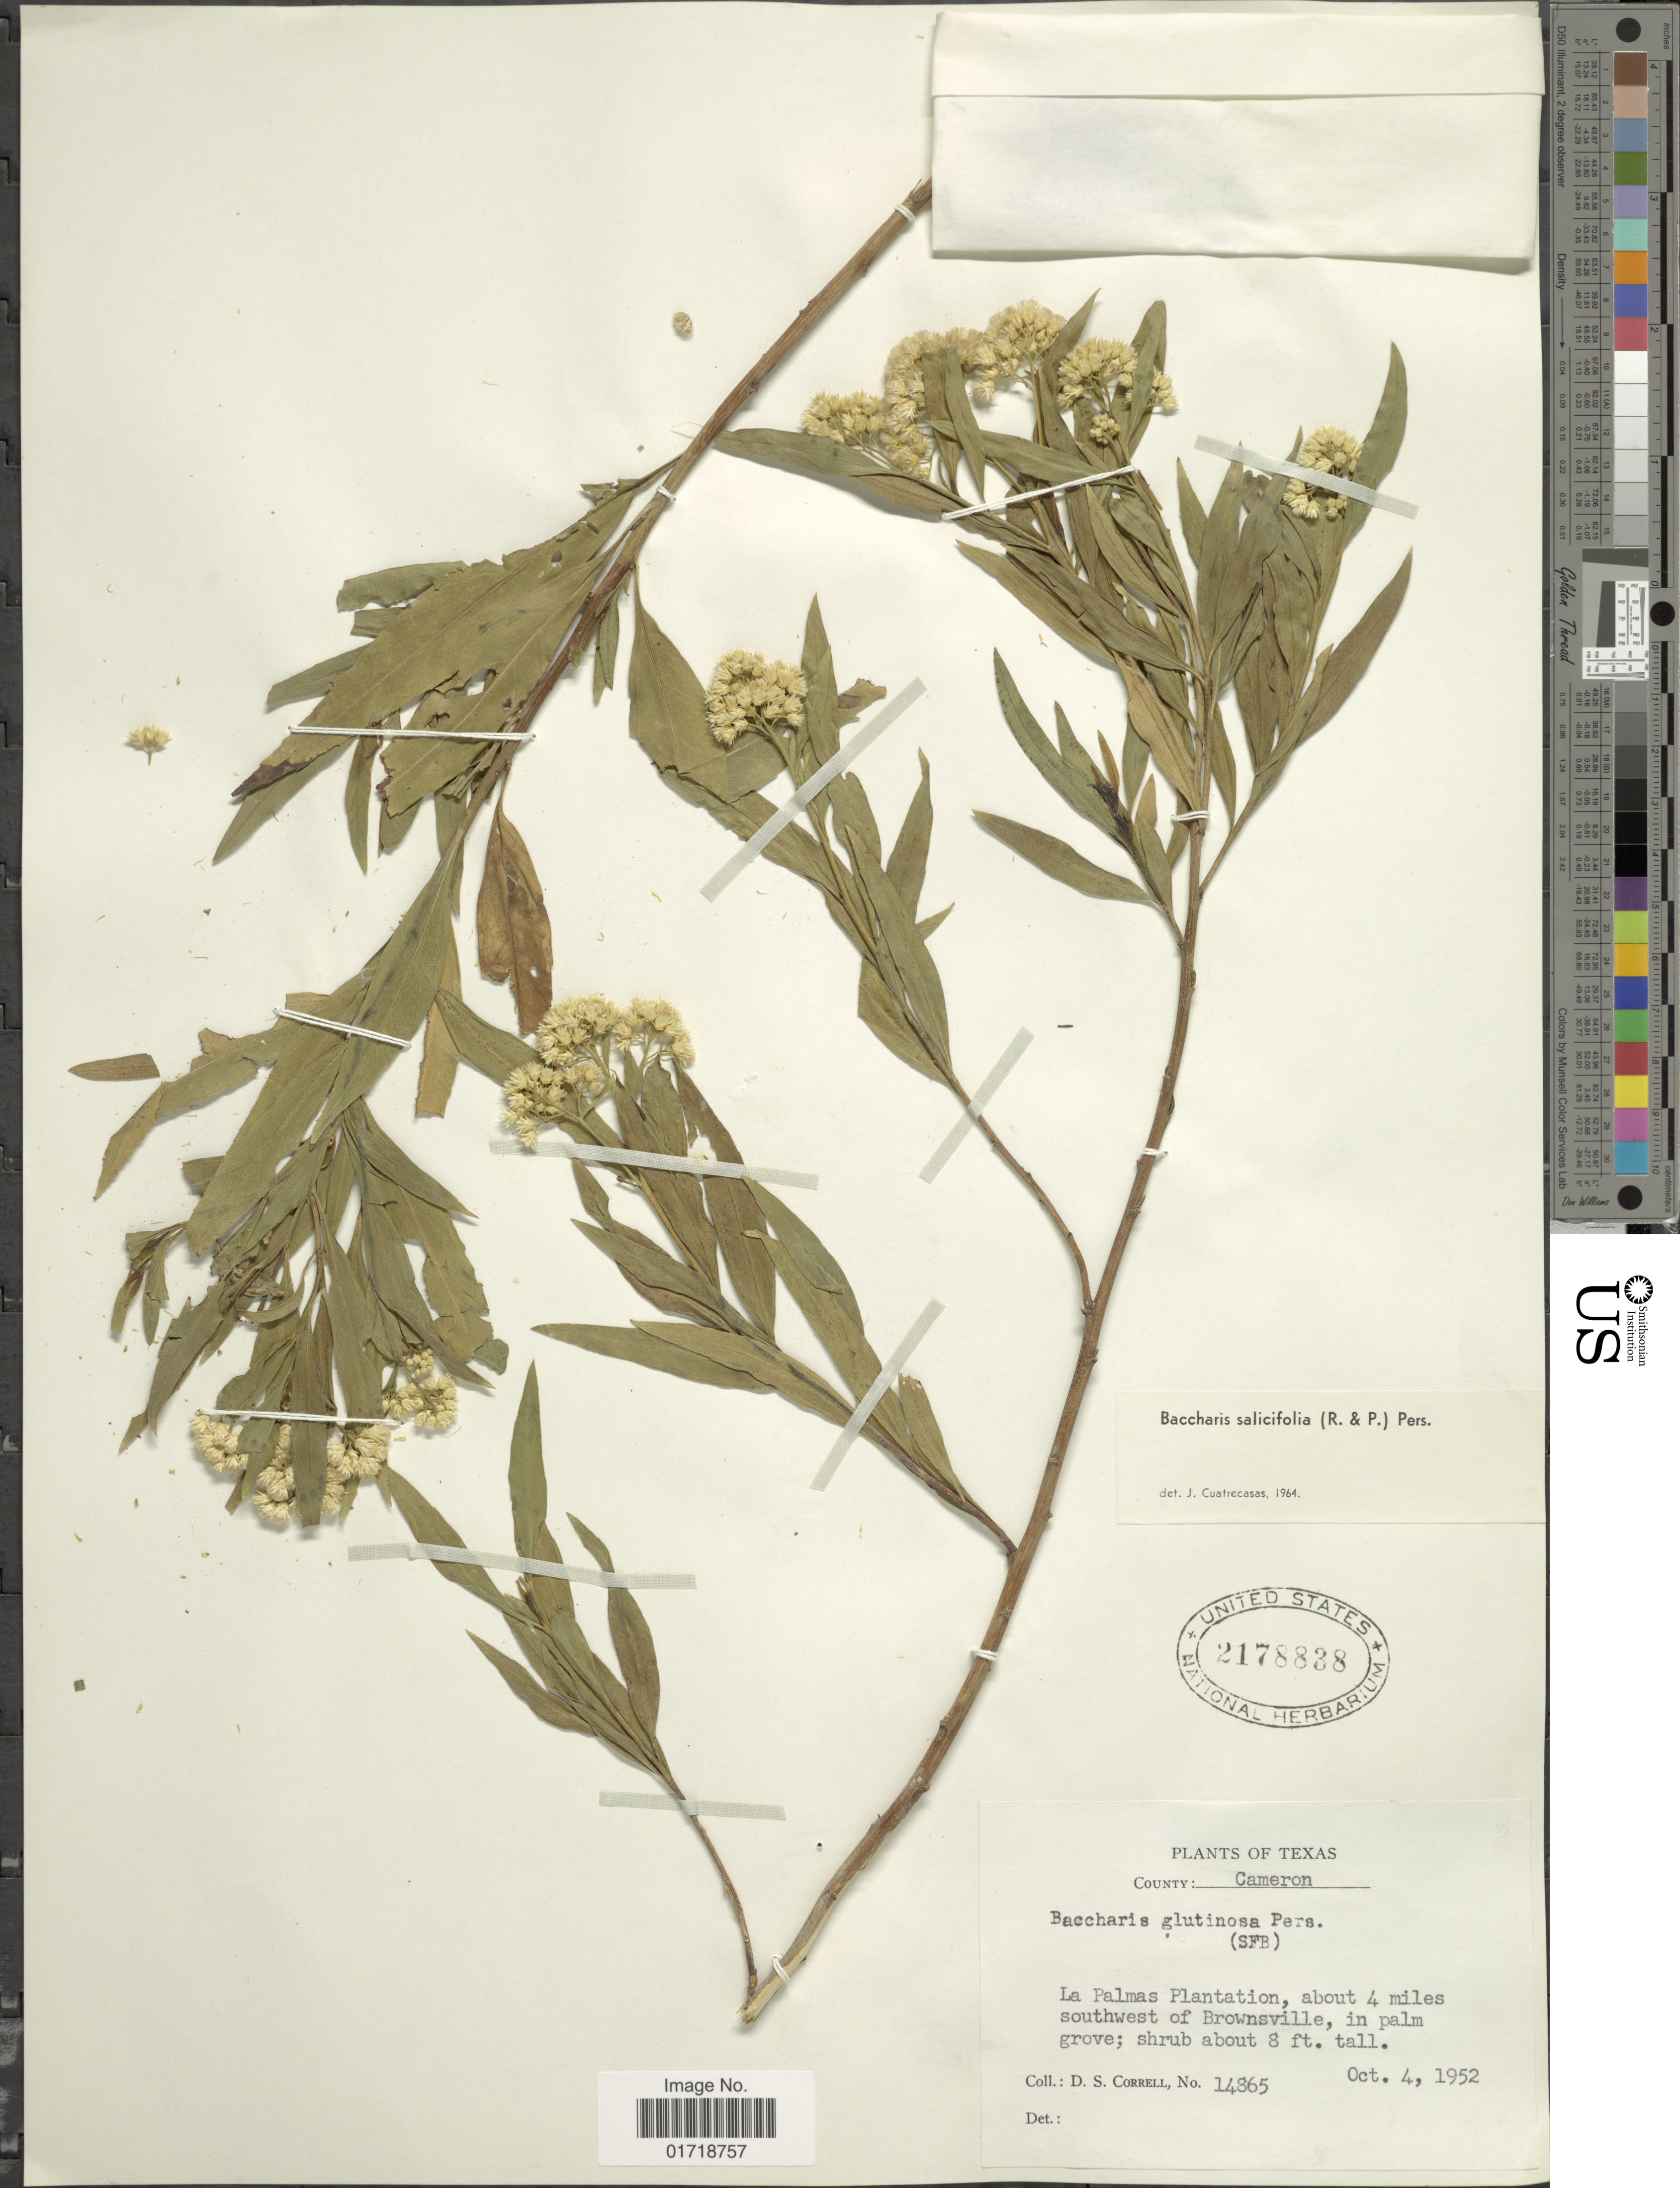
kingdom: Plantae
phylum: Tracheophyta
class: Magnoliopsida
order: Asterales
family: Asteraceae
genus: Baccharis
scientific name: Baccharis glutinosa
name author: Pers.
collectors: D. S. Correll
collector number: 14865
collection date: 1952-10-04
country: United States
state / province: Texas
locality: County Cameron, La Palmas Plantation, about 4 miles southwest of Brownsville, in palm grove.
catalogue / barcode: US 2178838